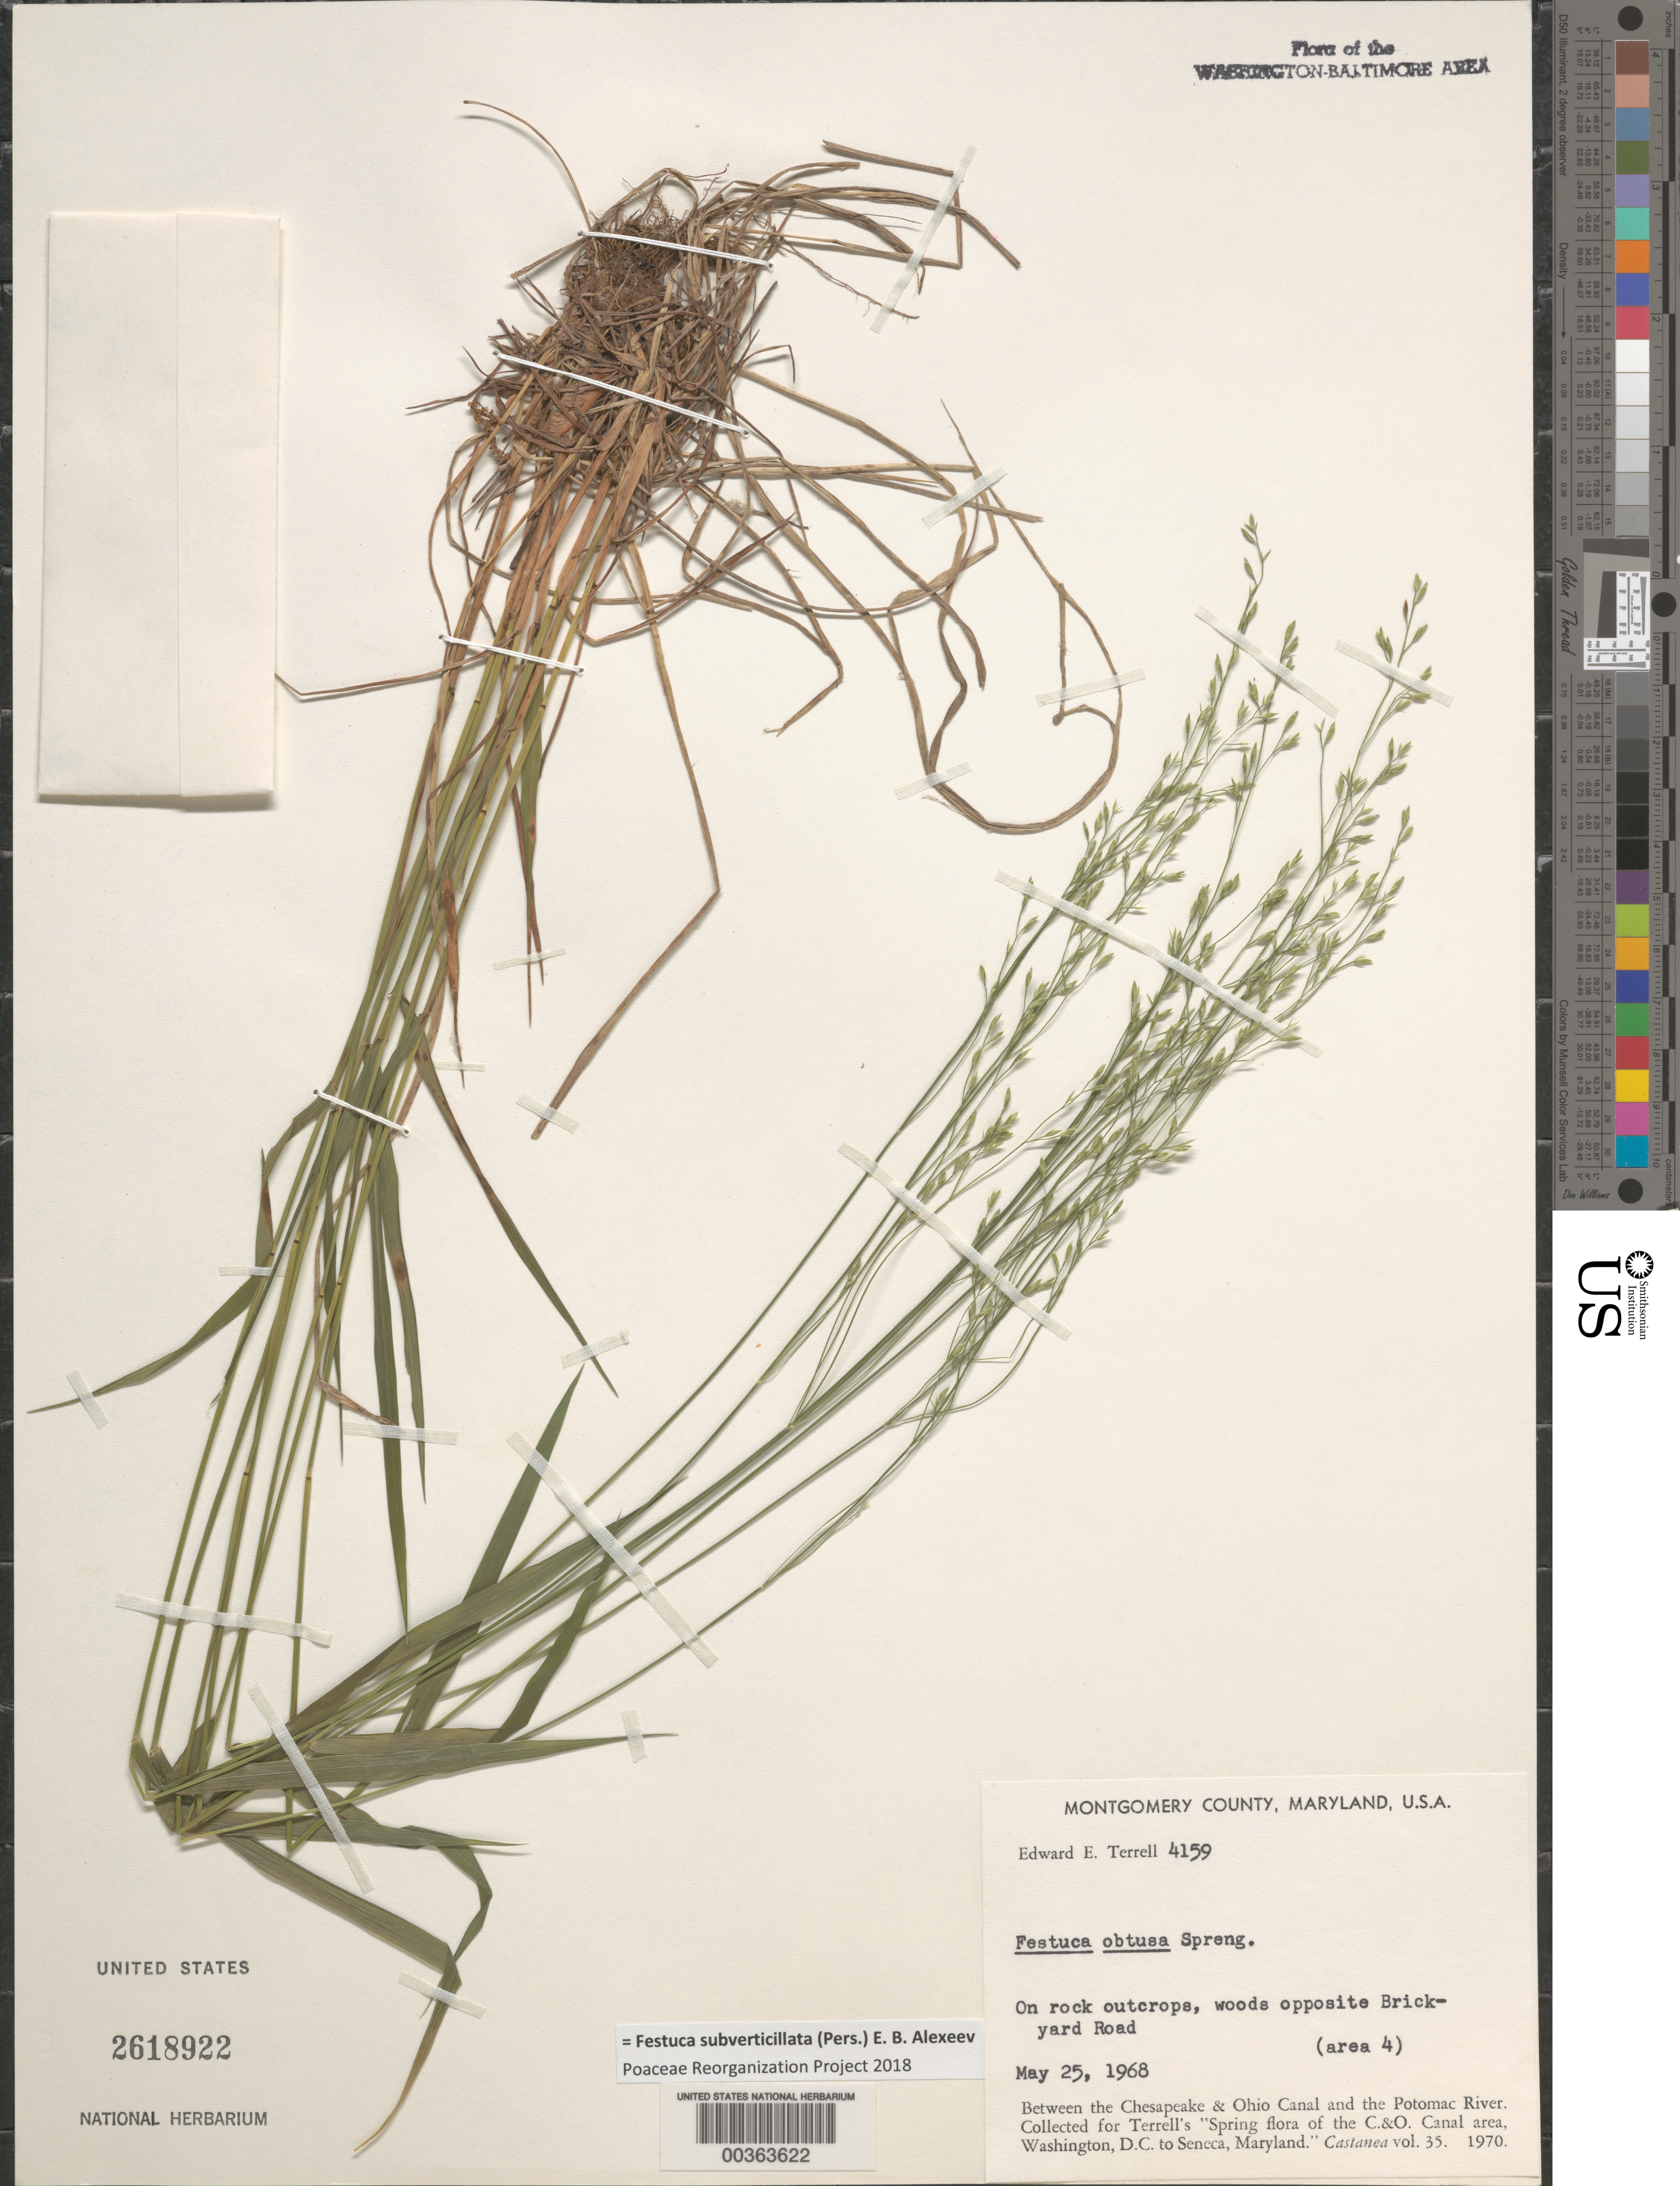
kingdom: Plantae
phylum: Tracheophyta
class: Liliopsida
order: Poales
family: Poaceae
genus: Festuca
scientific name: Festuca subverticillata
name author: (Pers.) E.B. Alexeev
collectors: E. E. Terrell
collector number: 4159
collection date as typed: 25 May 1968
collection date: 1968-05-25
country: United States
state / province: Maryland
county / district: Montgomery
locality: Opposite Brickyard Road C. & O. Canal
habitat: On rock outcrops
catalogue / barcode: US 2618922